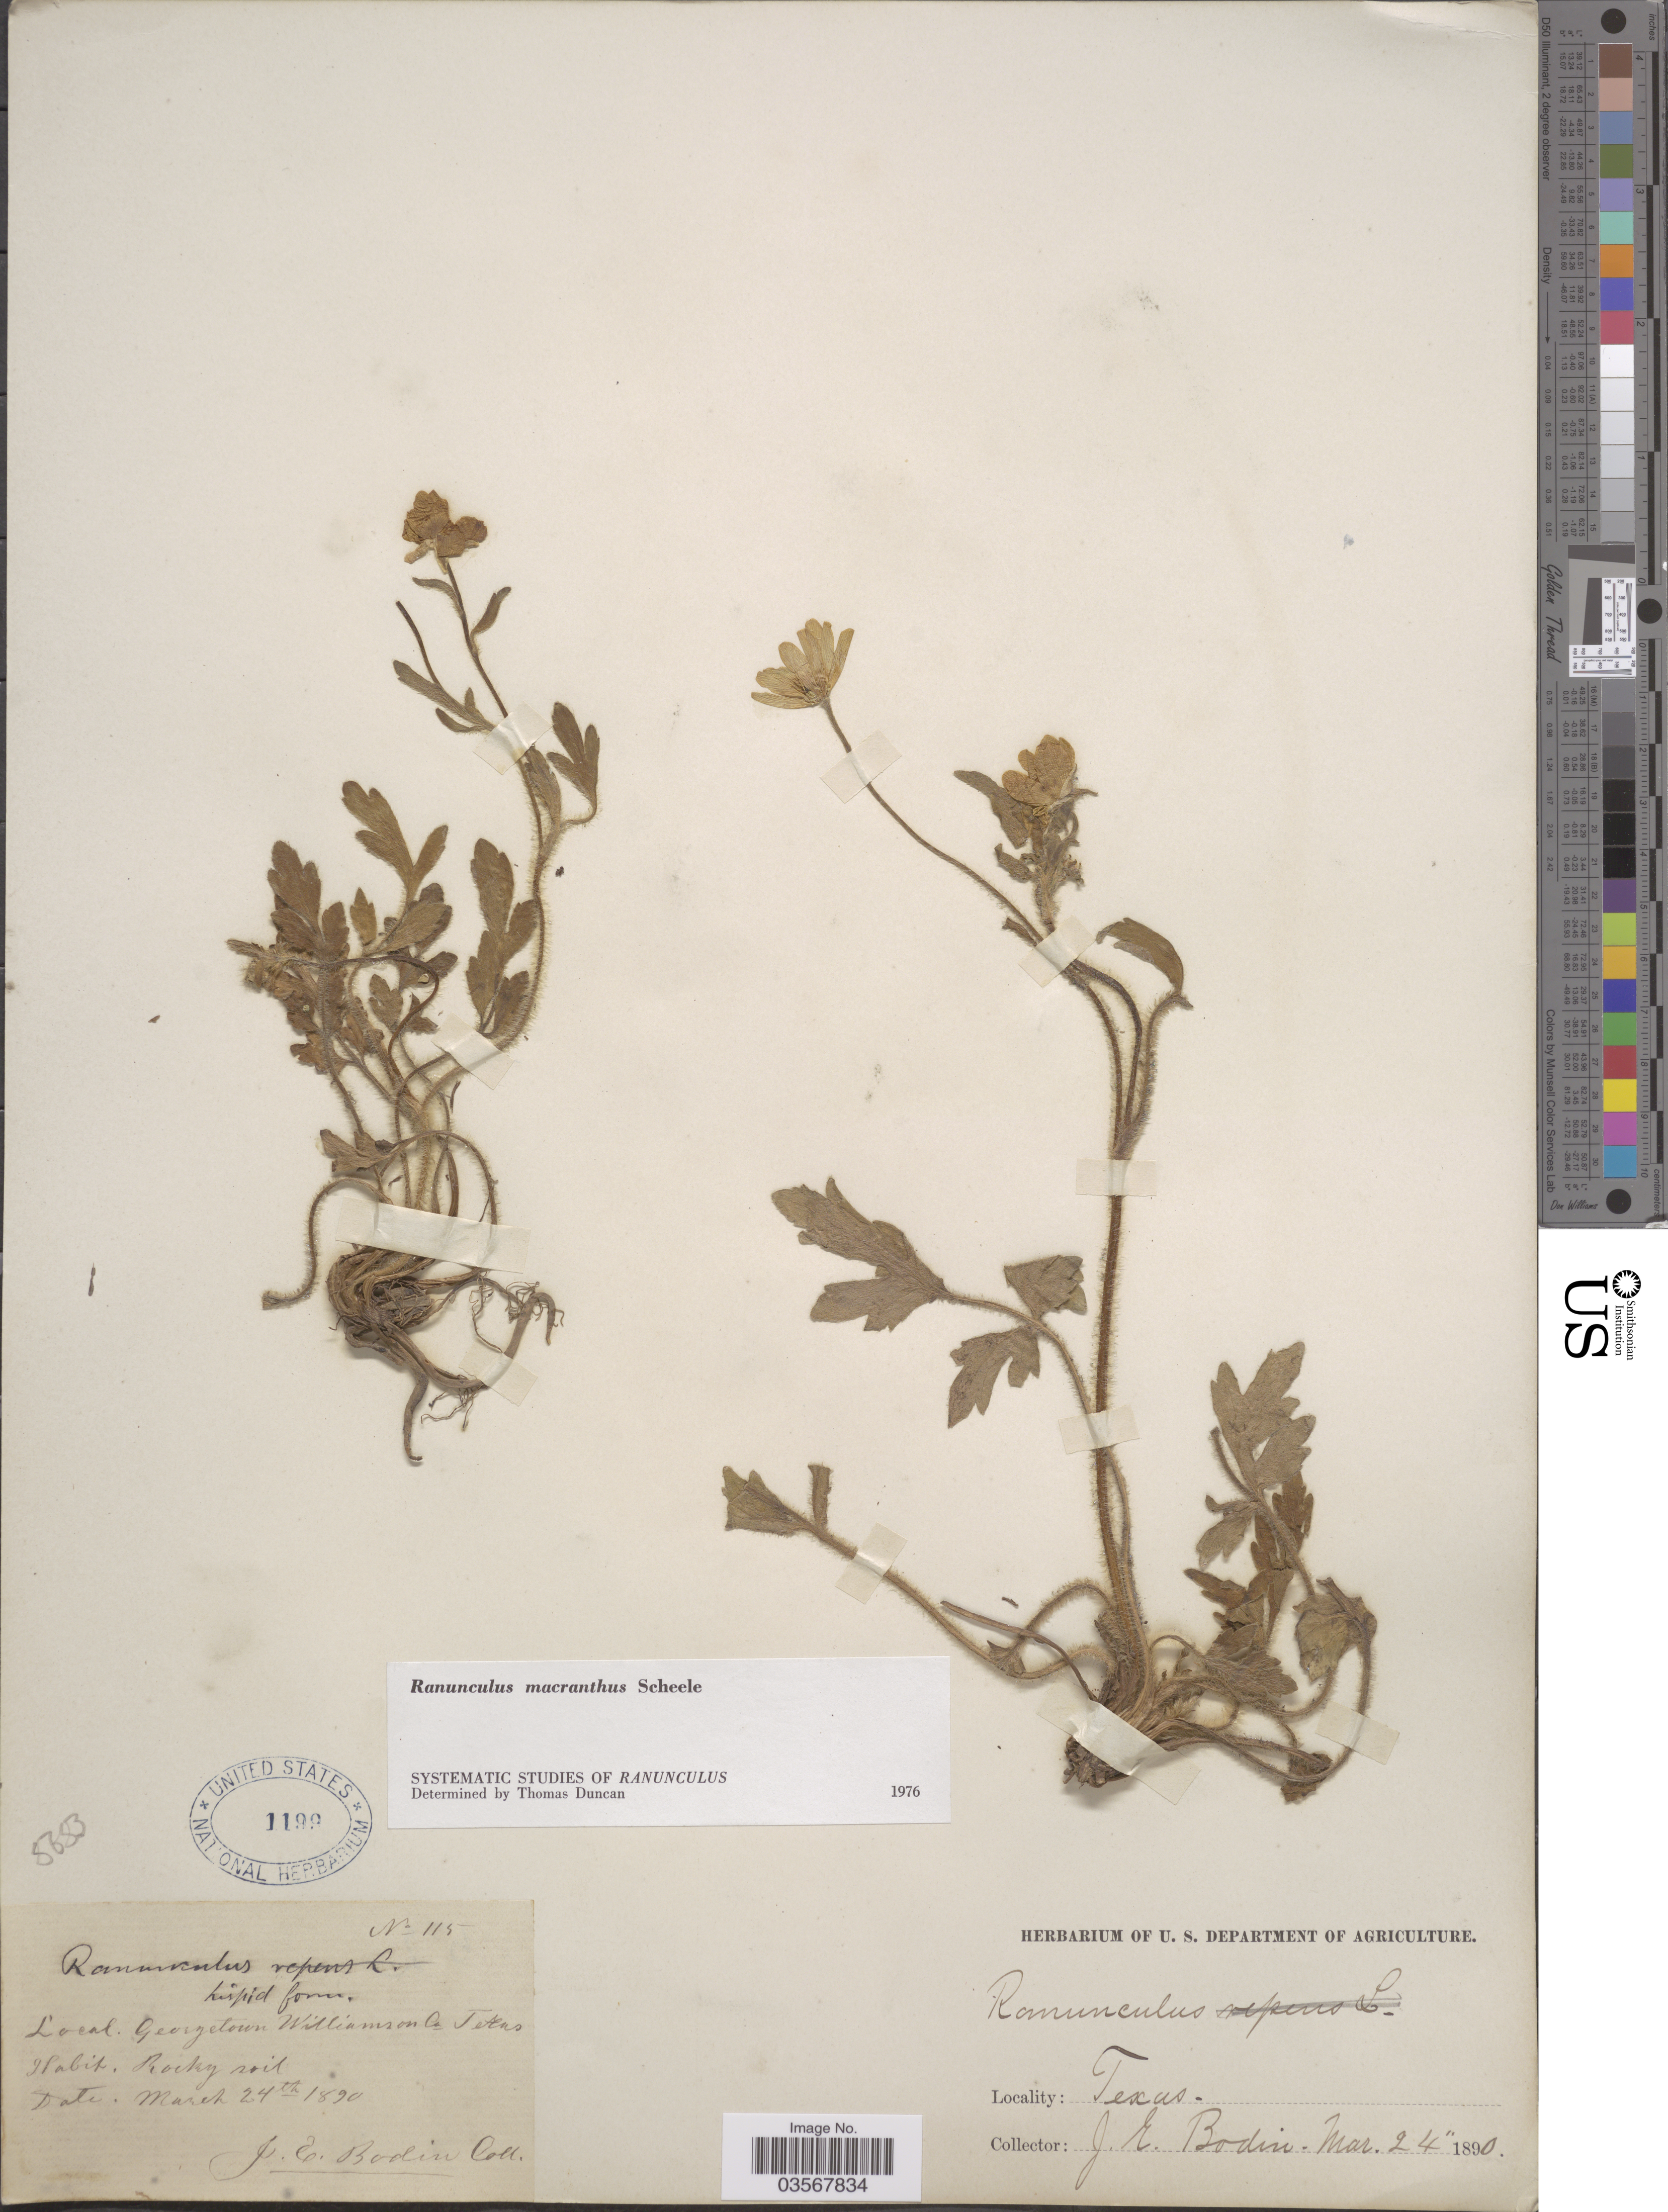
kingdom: Plantae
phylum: Tracheophyta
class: Magnoliopsida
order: Ranunculales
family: Ranunculaceae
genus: Ranunculus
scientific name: Ranunculus macranthus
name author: Scheele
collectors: J. E. Bodin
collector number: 115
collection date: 1890-03-24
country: United States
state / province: Texas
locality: Georgetown Williamson Co.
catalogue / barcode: US 1199